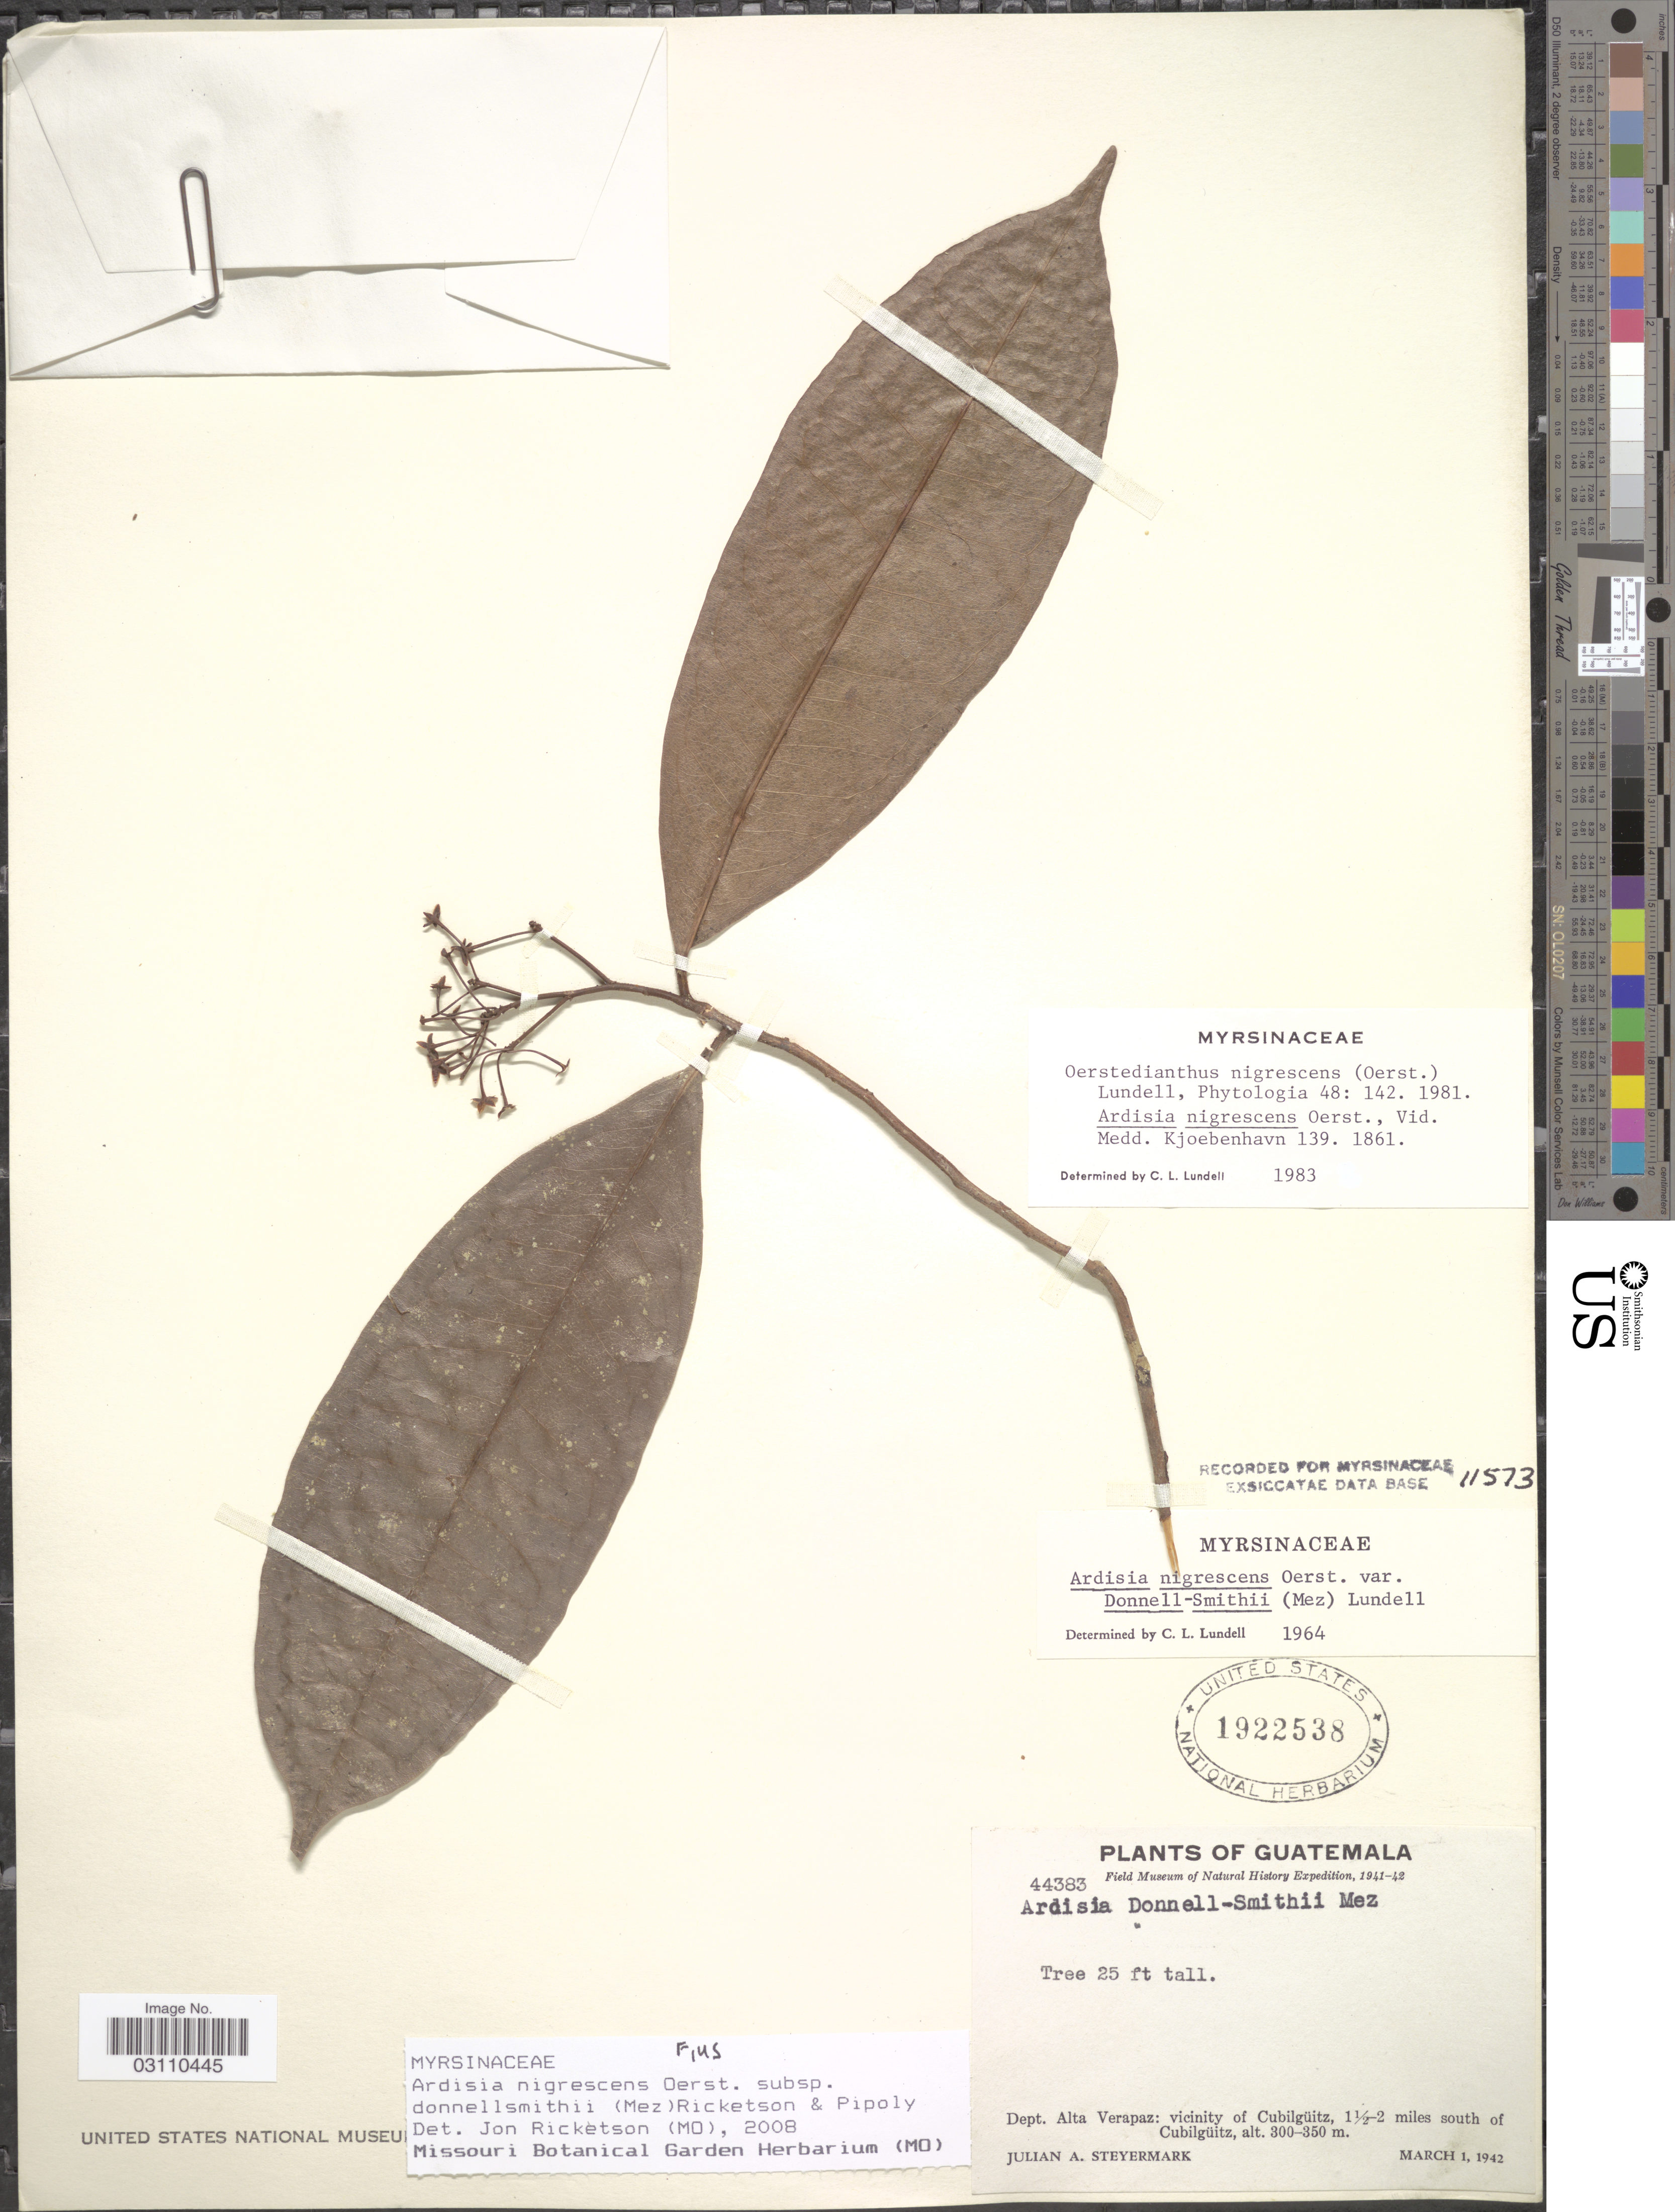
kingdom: Plantae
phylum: Tracheophyta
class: Magnoliopsida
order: Ericales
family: Primulaceae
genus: Ardisia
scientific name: Ardisia nigrescens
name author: Oerst.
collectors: J. Steyermark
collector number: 44383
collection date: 1942-03-01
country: Guatemala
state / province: Alta Verapaz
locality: Dept. Alta Verapaz: vicinity of Cubilgüitz, 1½-2 miles south of Cubilgüitz.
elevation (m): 300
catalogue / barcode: US 1922538